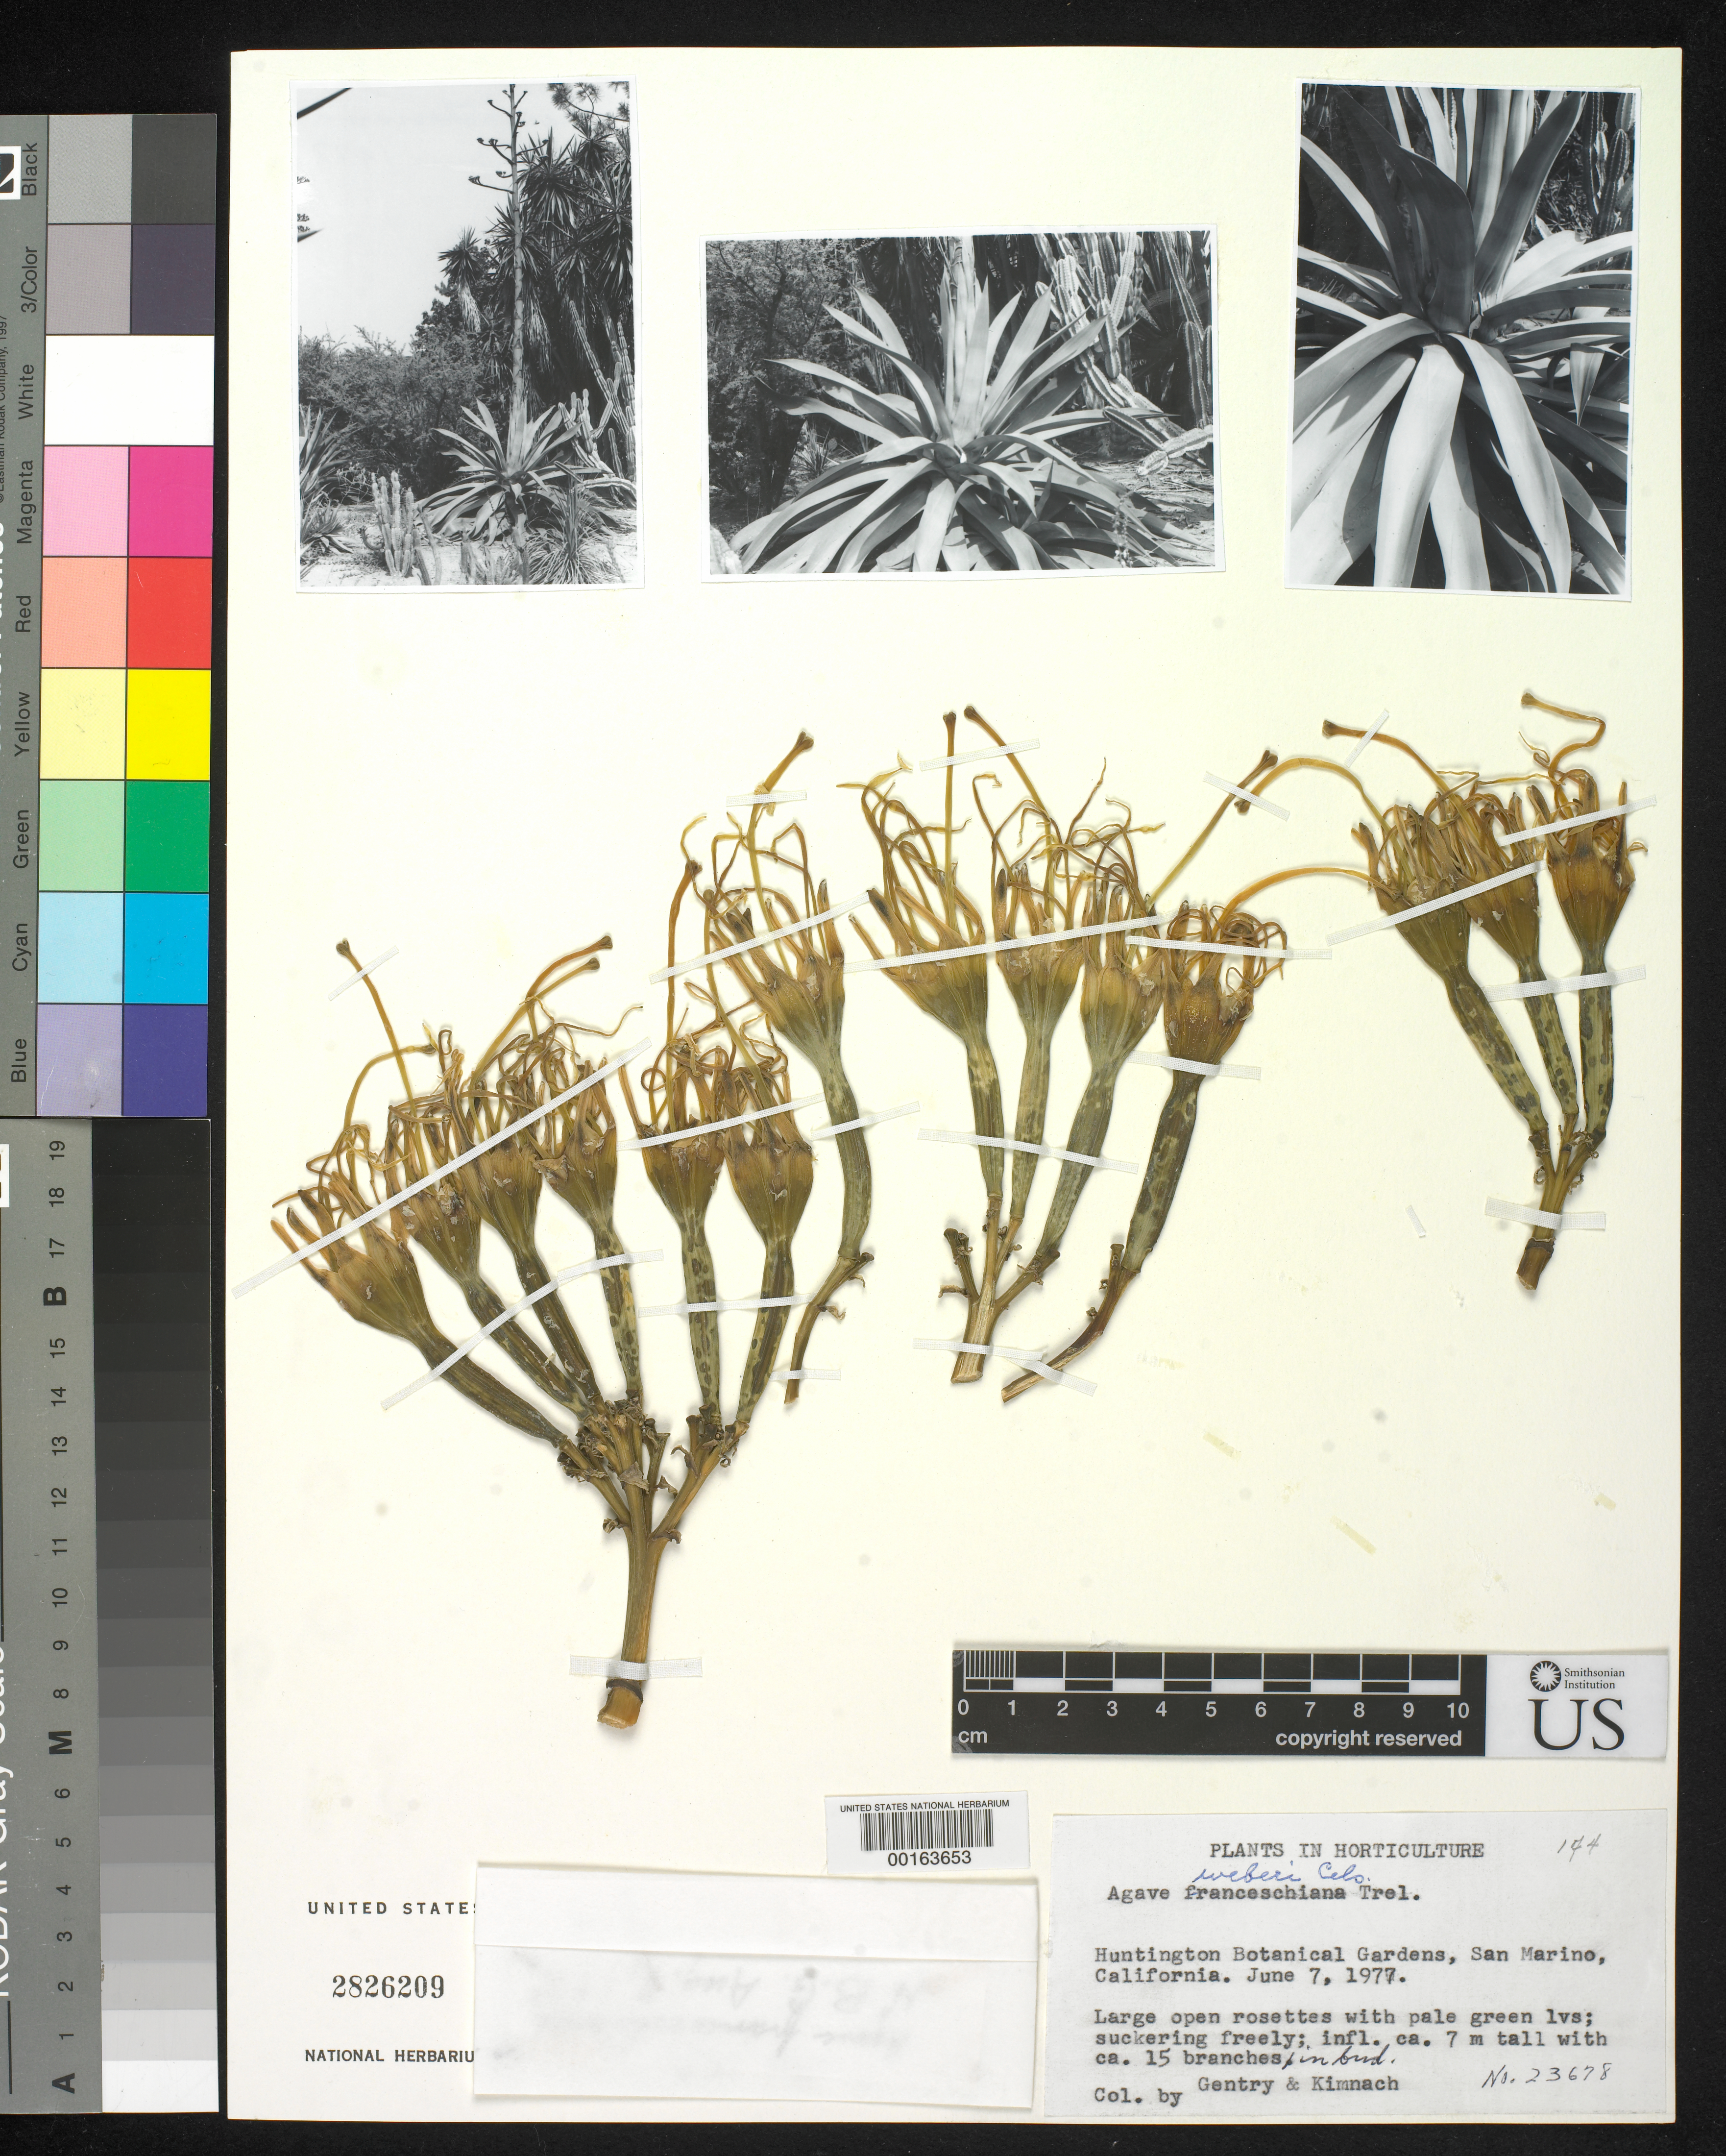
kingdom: Plantae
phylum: Tracheophyta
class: Liliopsida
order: Asparagales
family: Asparagaceae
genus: Agave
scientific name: Agave weberi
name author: F. Cels ex Poisson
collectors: H. S. Gentry & M. W. Kimnach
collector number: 23678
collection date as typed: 07 Jun 1977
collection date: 1977-06-07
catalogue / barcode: US 2826209